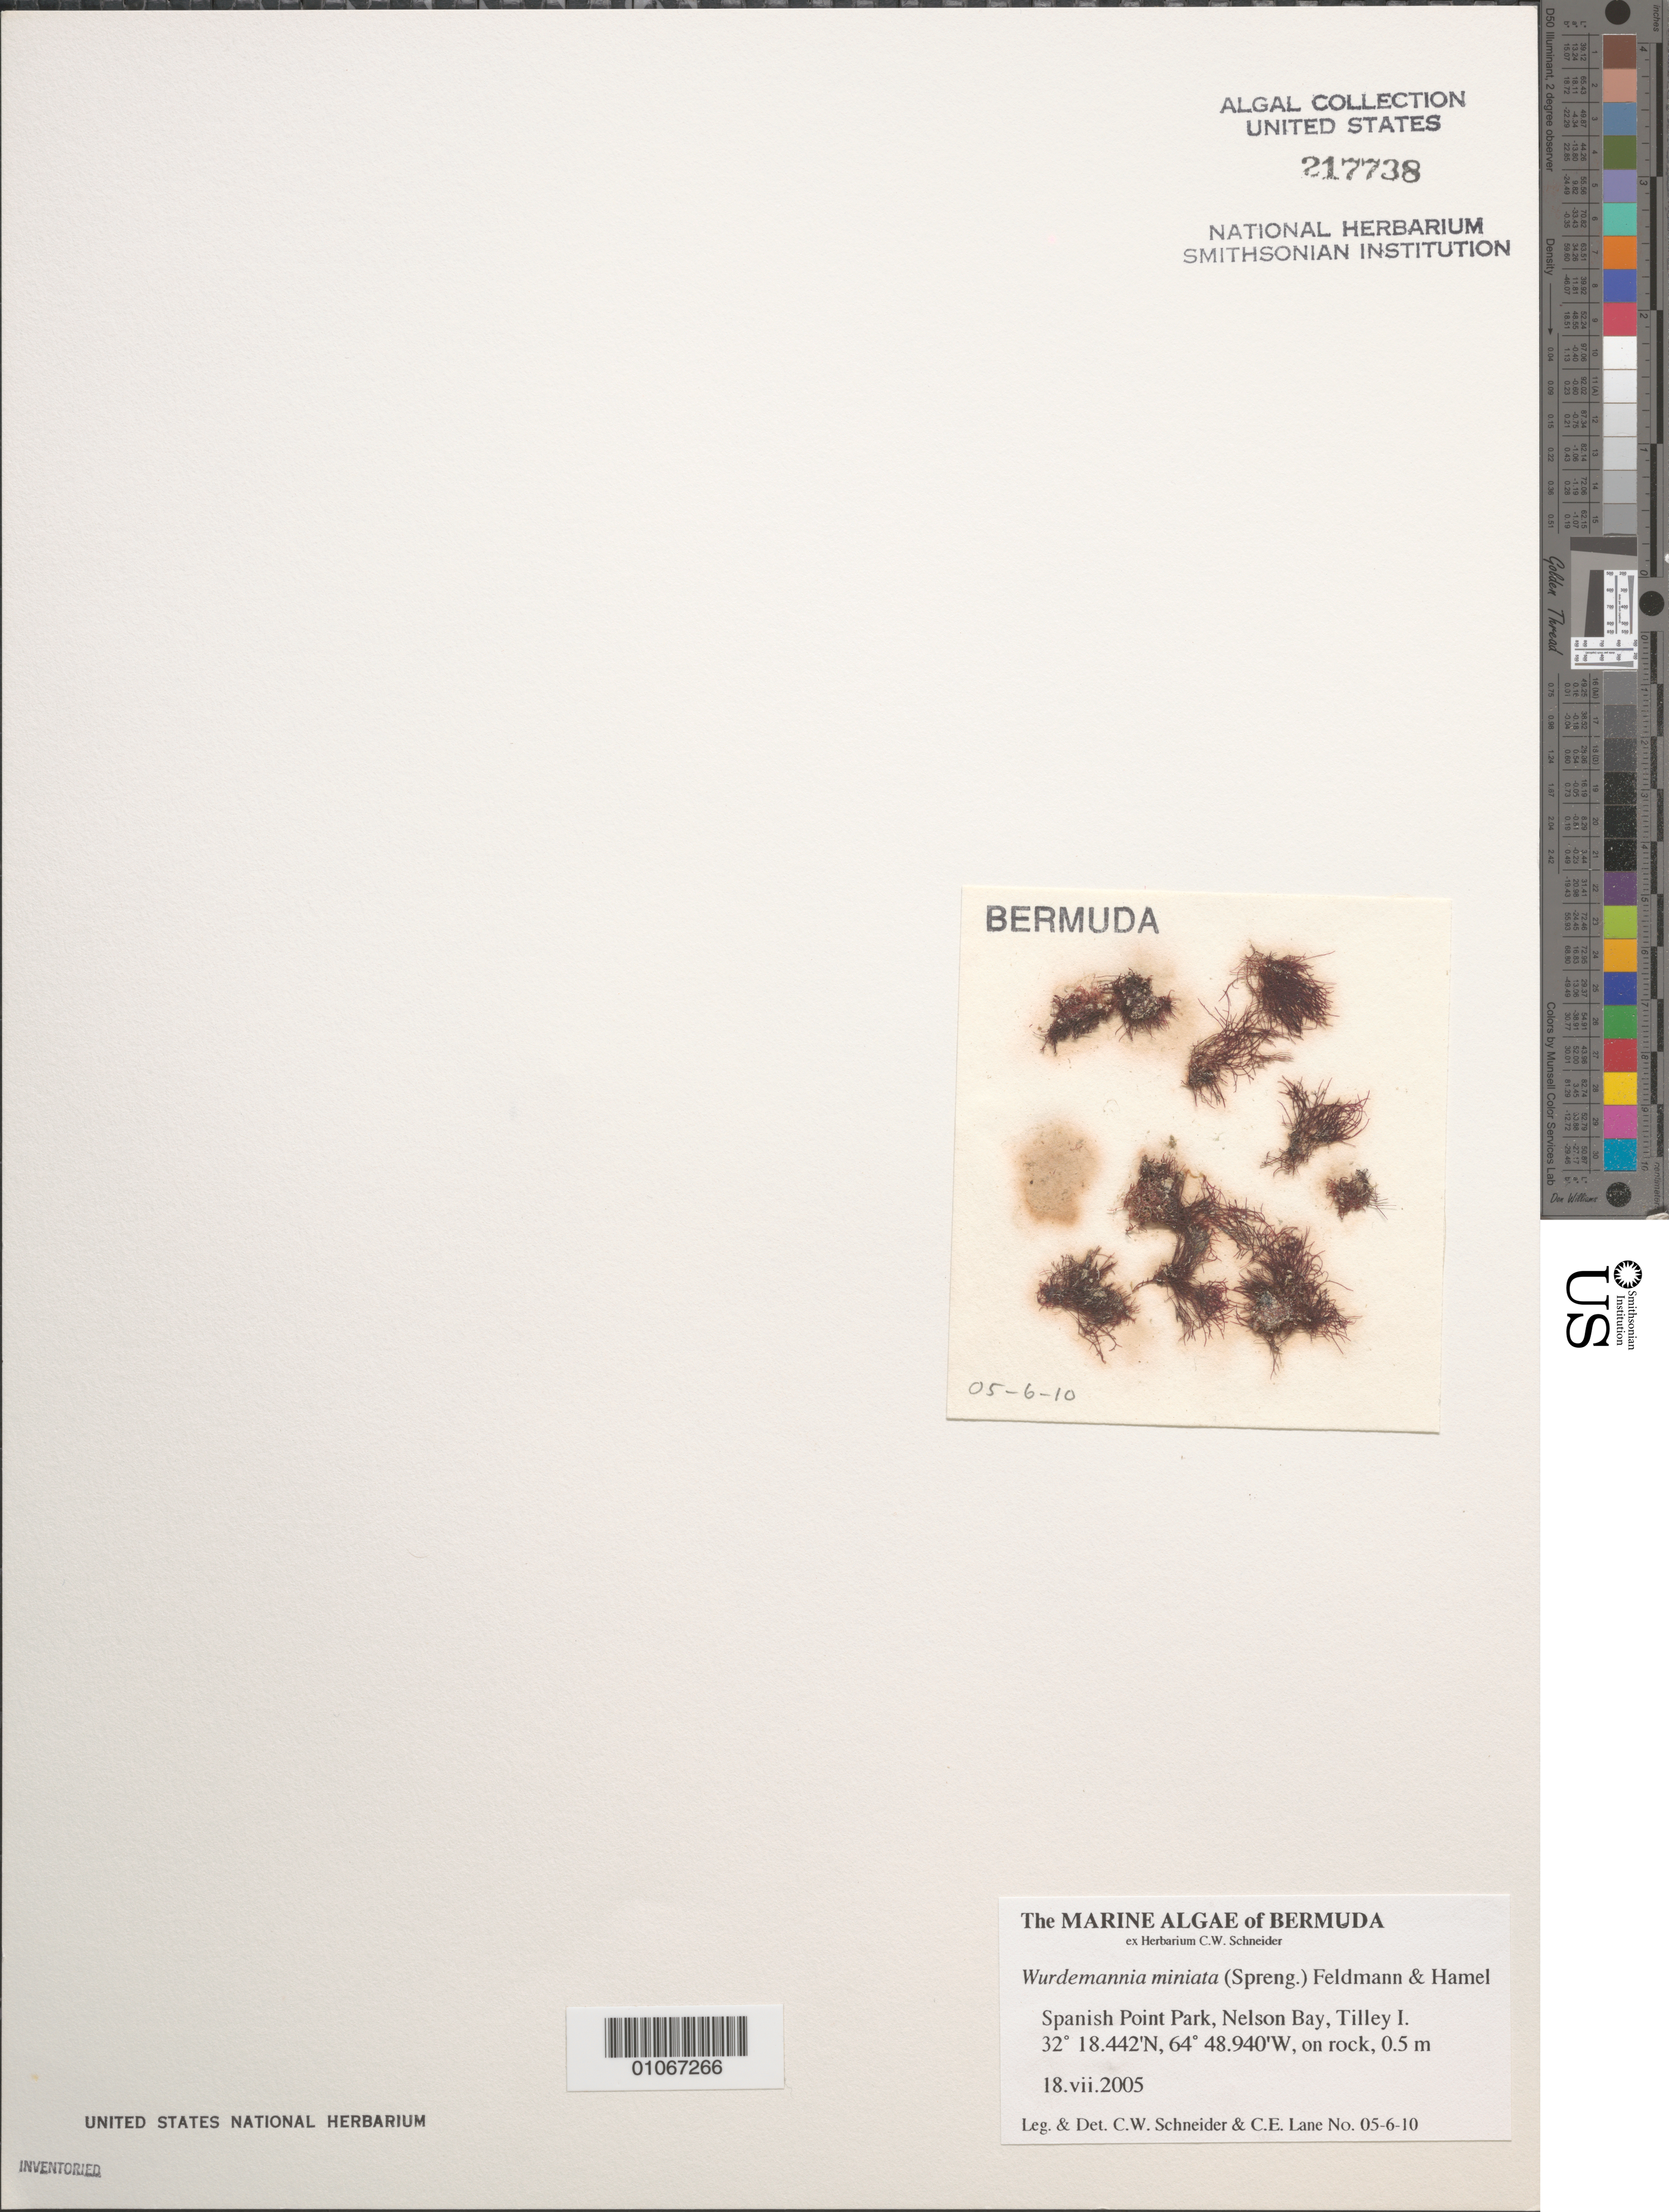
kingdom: Plantae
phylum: Rhodophyta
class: Florideophyceae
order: Gigartinales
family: Solieriaceae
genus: Wurdemannia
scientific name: Wurdemannia miniata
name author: (Spreng.) Feldmann & G. Hamel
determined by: Schneider, C. W.; Lane, C. E.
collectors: C. W. Schneider & C. E. Lane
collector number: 05-6-10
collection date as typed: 18 Jul 2005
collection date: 2005-07-18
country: Bermuda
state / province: Pembroke Parish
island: Tilley Island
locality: Spanish Point Park, Nelson Bay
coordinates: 32 18.442'N, 64 48.940'W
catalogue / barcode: US 217738